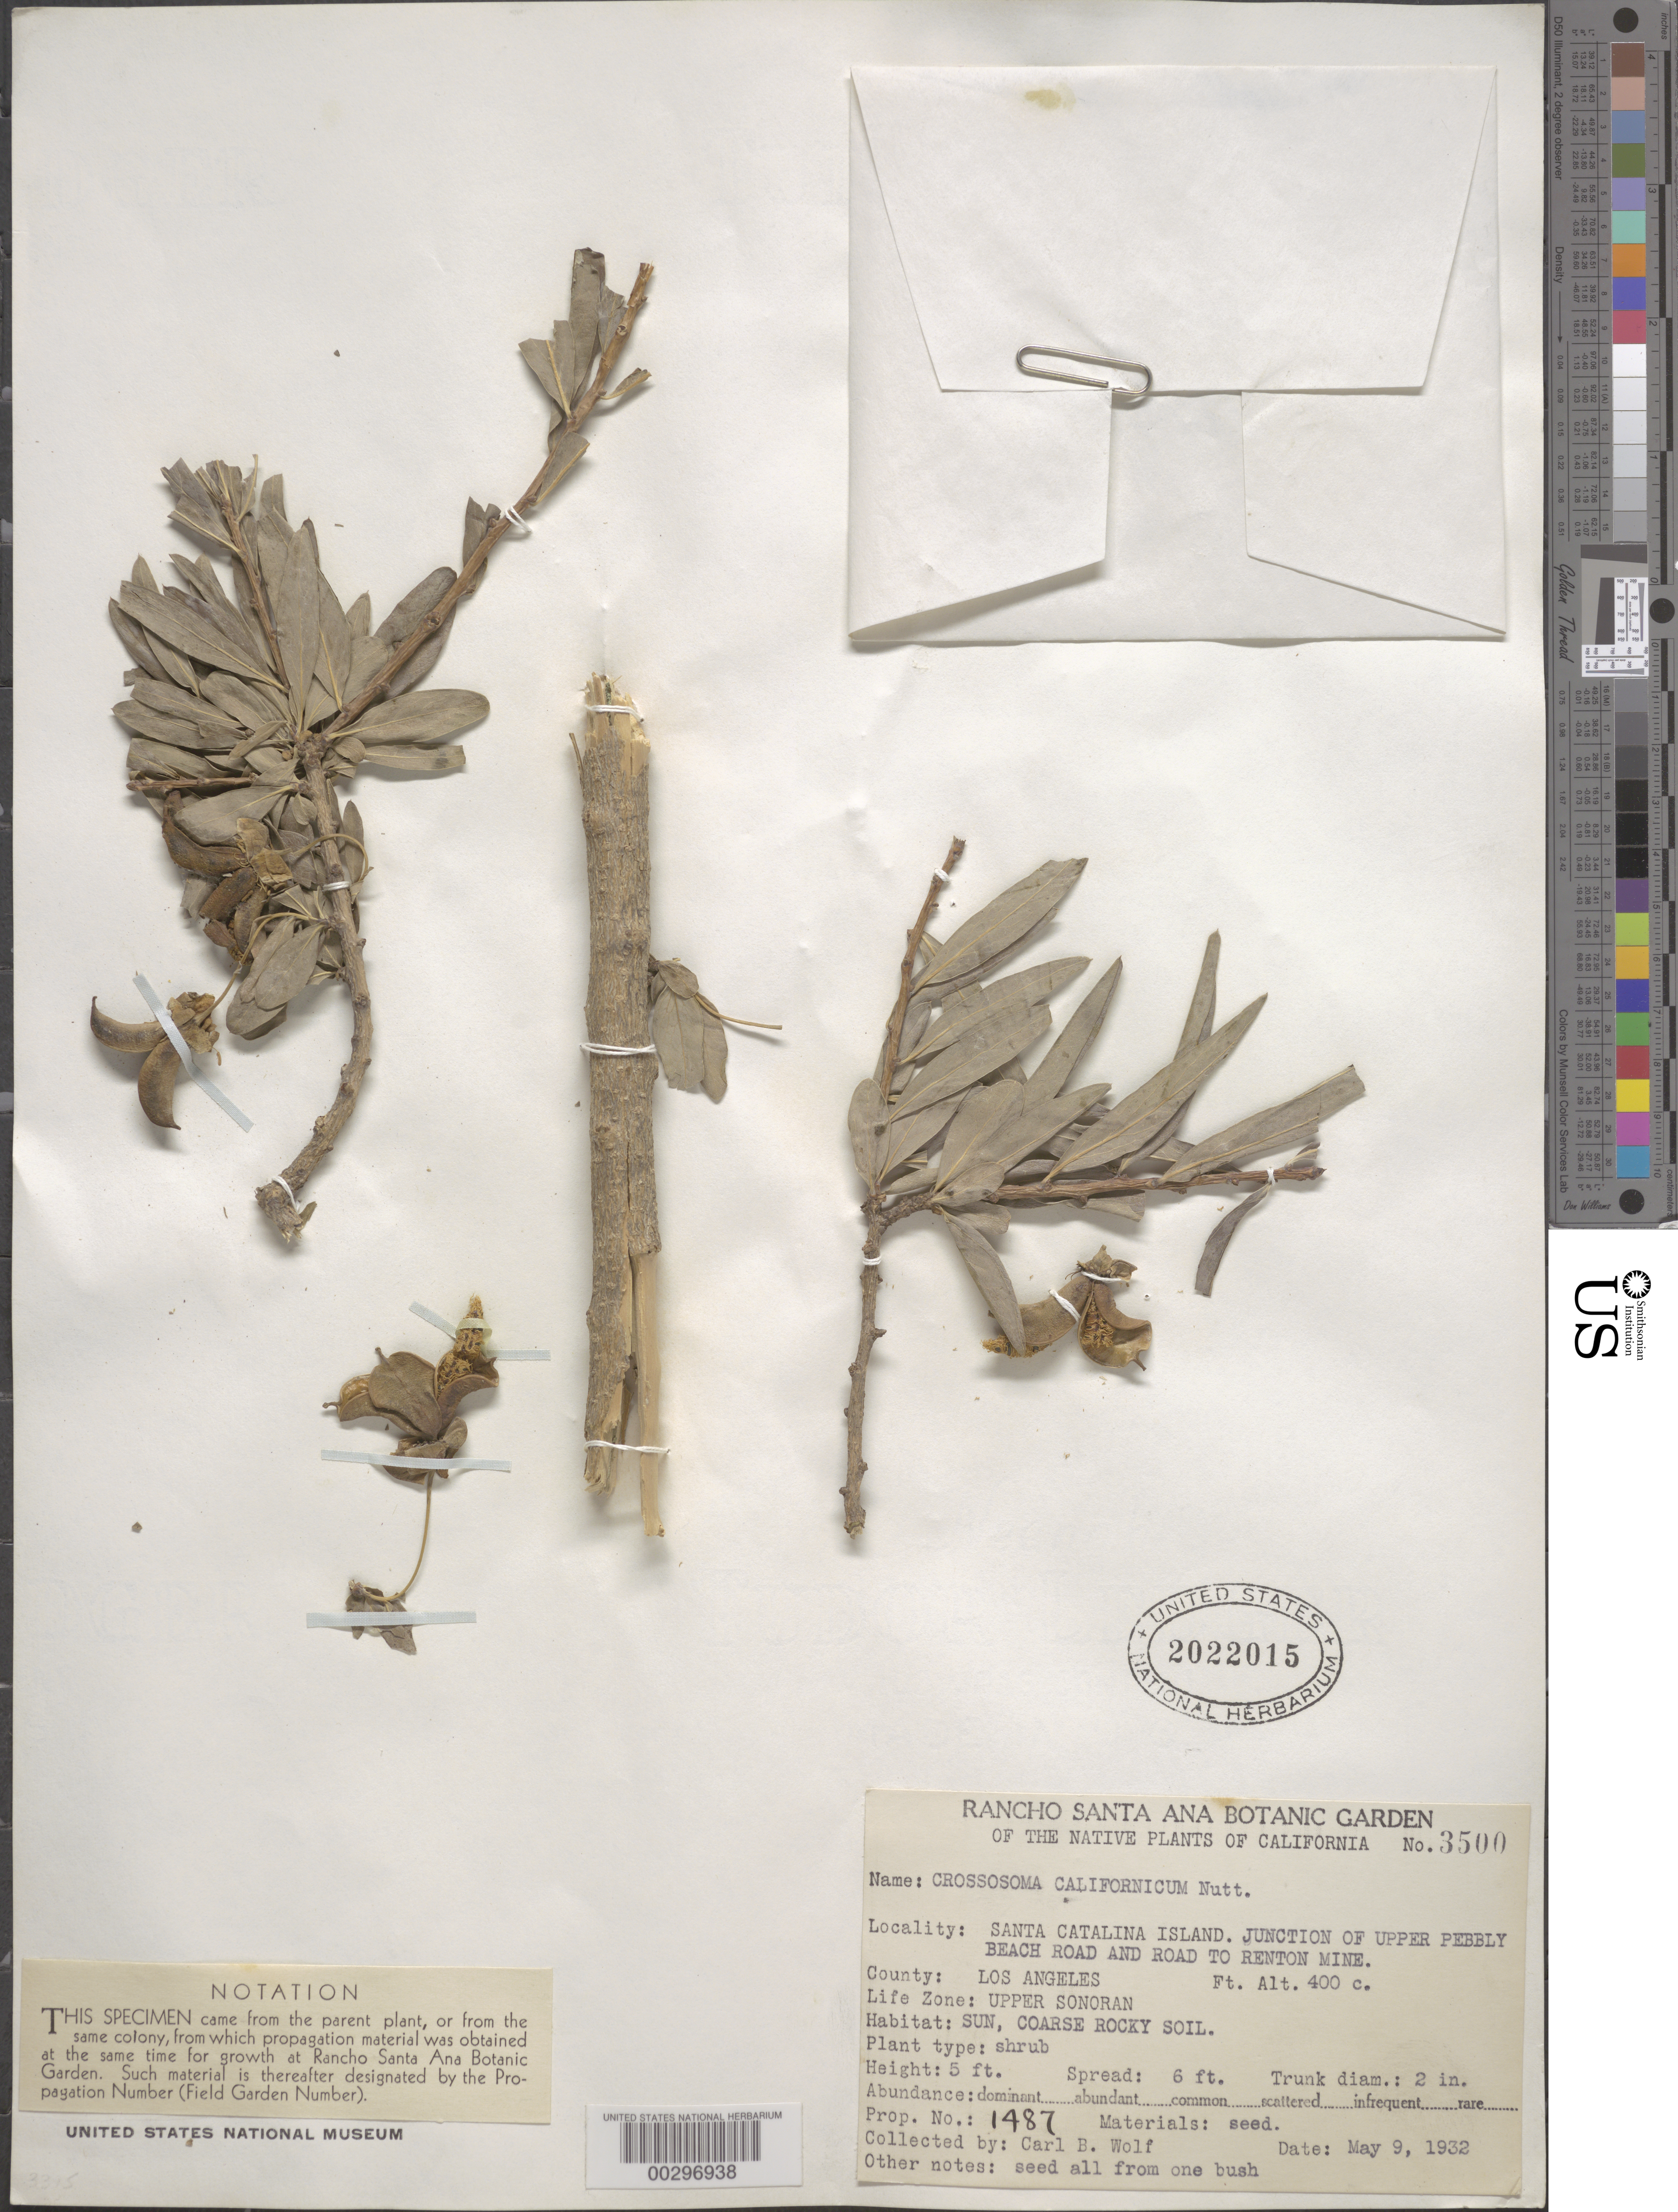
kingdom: Plantae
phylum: Tracheophyta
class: Magnoliopsida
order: Crossosomatales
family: Crossosomataceae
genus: Crossosoma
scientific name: Crossosoma californicum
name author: Nutt.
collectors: C. B. Wolf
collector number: Rsa Prop. 1487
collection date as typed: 09 May 1932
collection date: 1932-05-09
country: United States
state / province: California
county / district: Los Angeles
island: Santa Catalina Island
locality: Santa catalina i., junct. of pebbly beach rd. and and rd. to renton mine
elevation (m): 122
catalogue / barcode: US 2022015